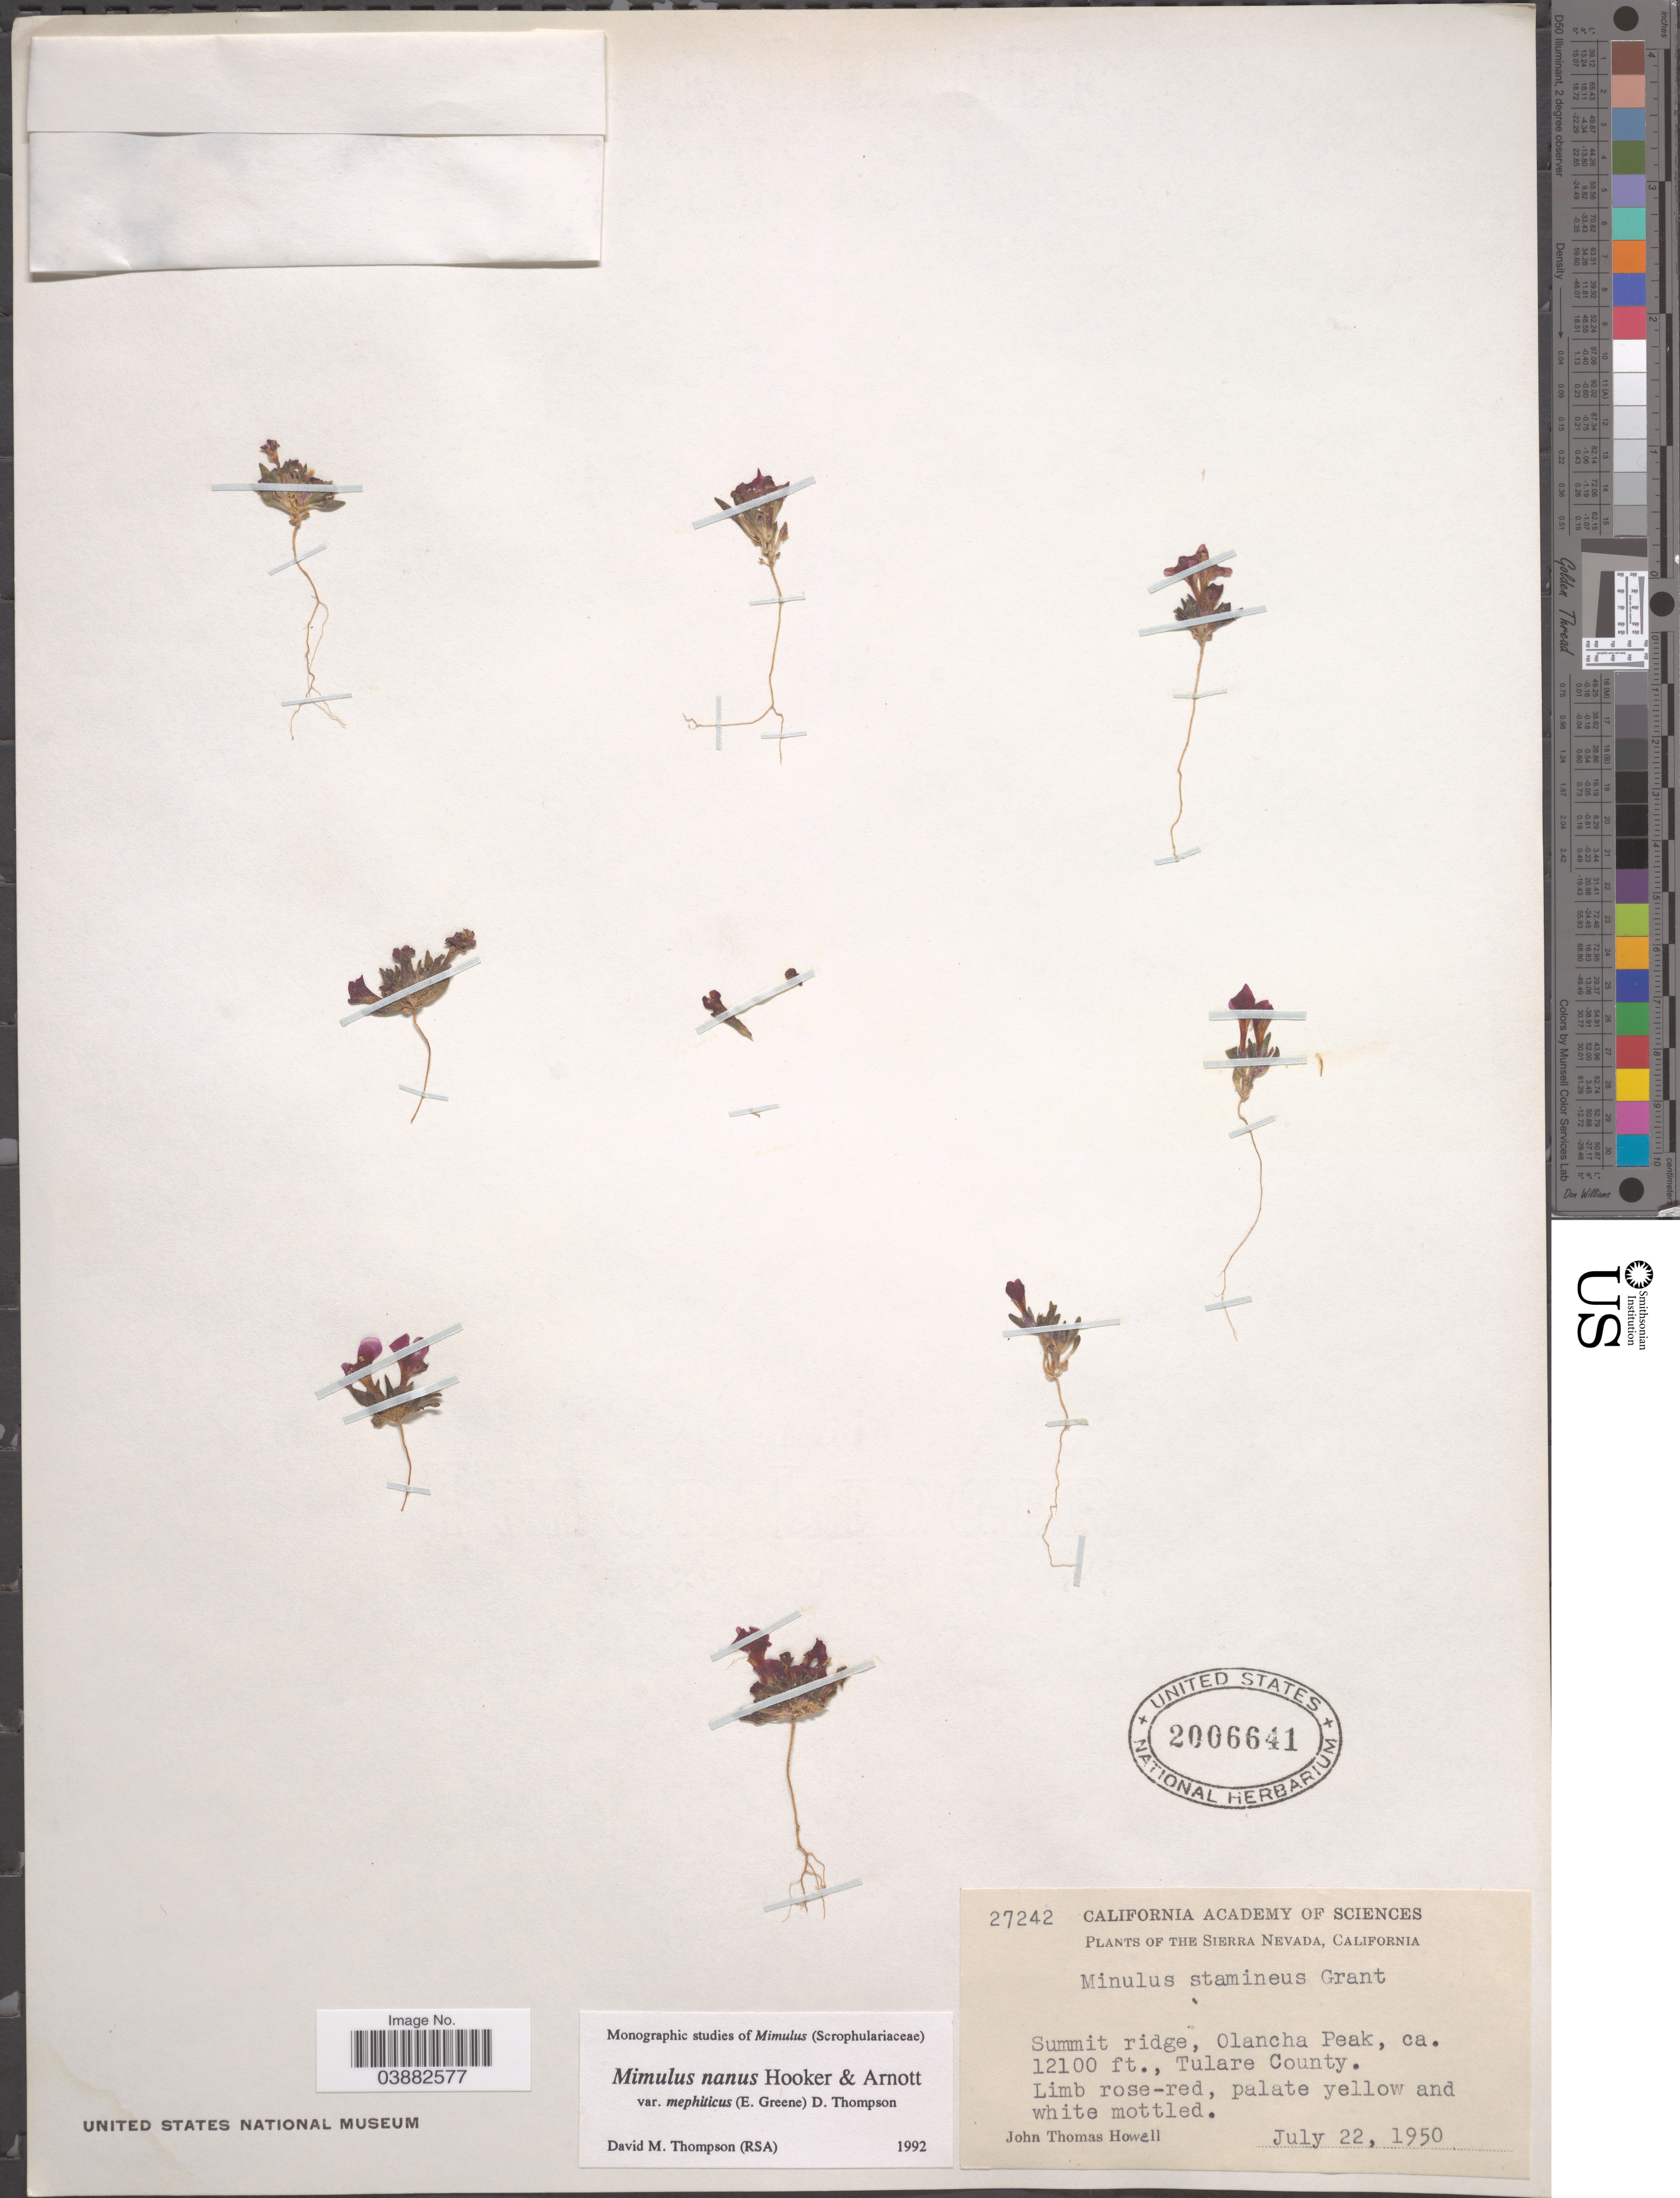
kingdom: Plantae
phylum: Tracheophyta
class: Magnoliopsida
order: Lamiales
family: Phrymaceae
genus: Mimulus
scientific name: Mimulus nanus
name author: Hook. & Arn.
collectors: J. T. Howell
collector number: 27242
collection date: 1950-07-22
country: United States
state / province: California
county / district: Tulare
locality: The Sierra Nevada. Summit ridge, Olancha Peak, Tulare County.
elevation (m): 3688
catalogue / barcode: US 2006641